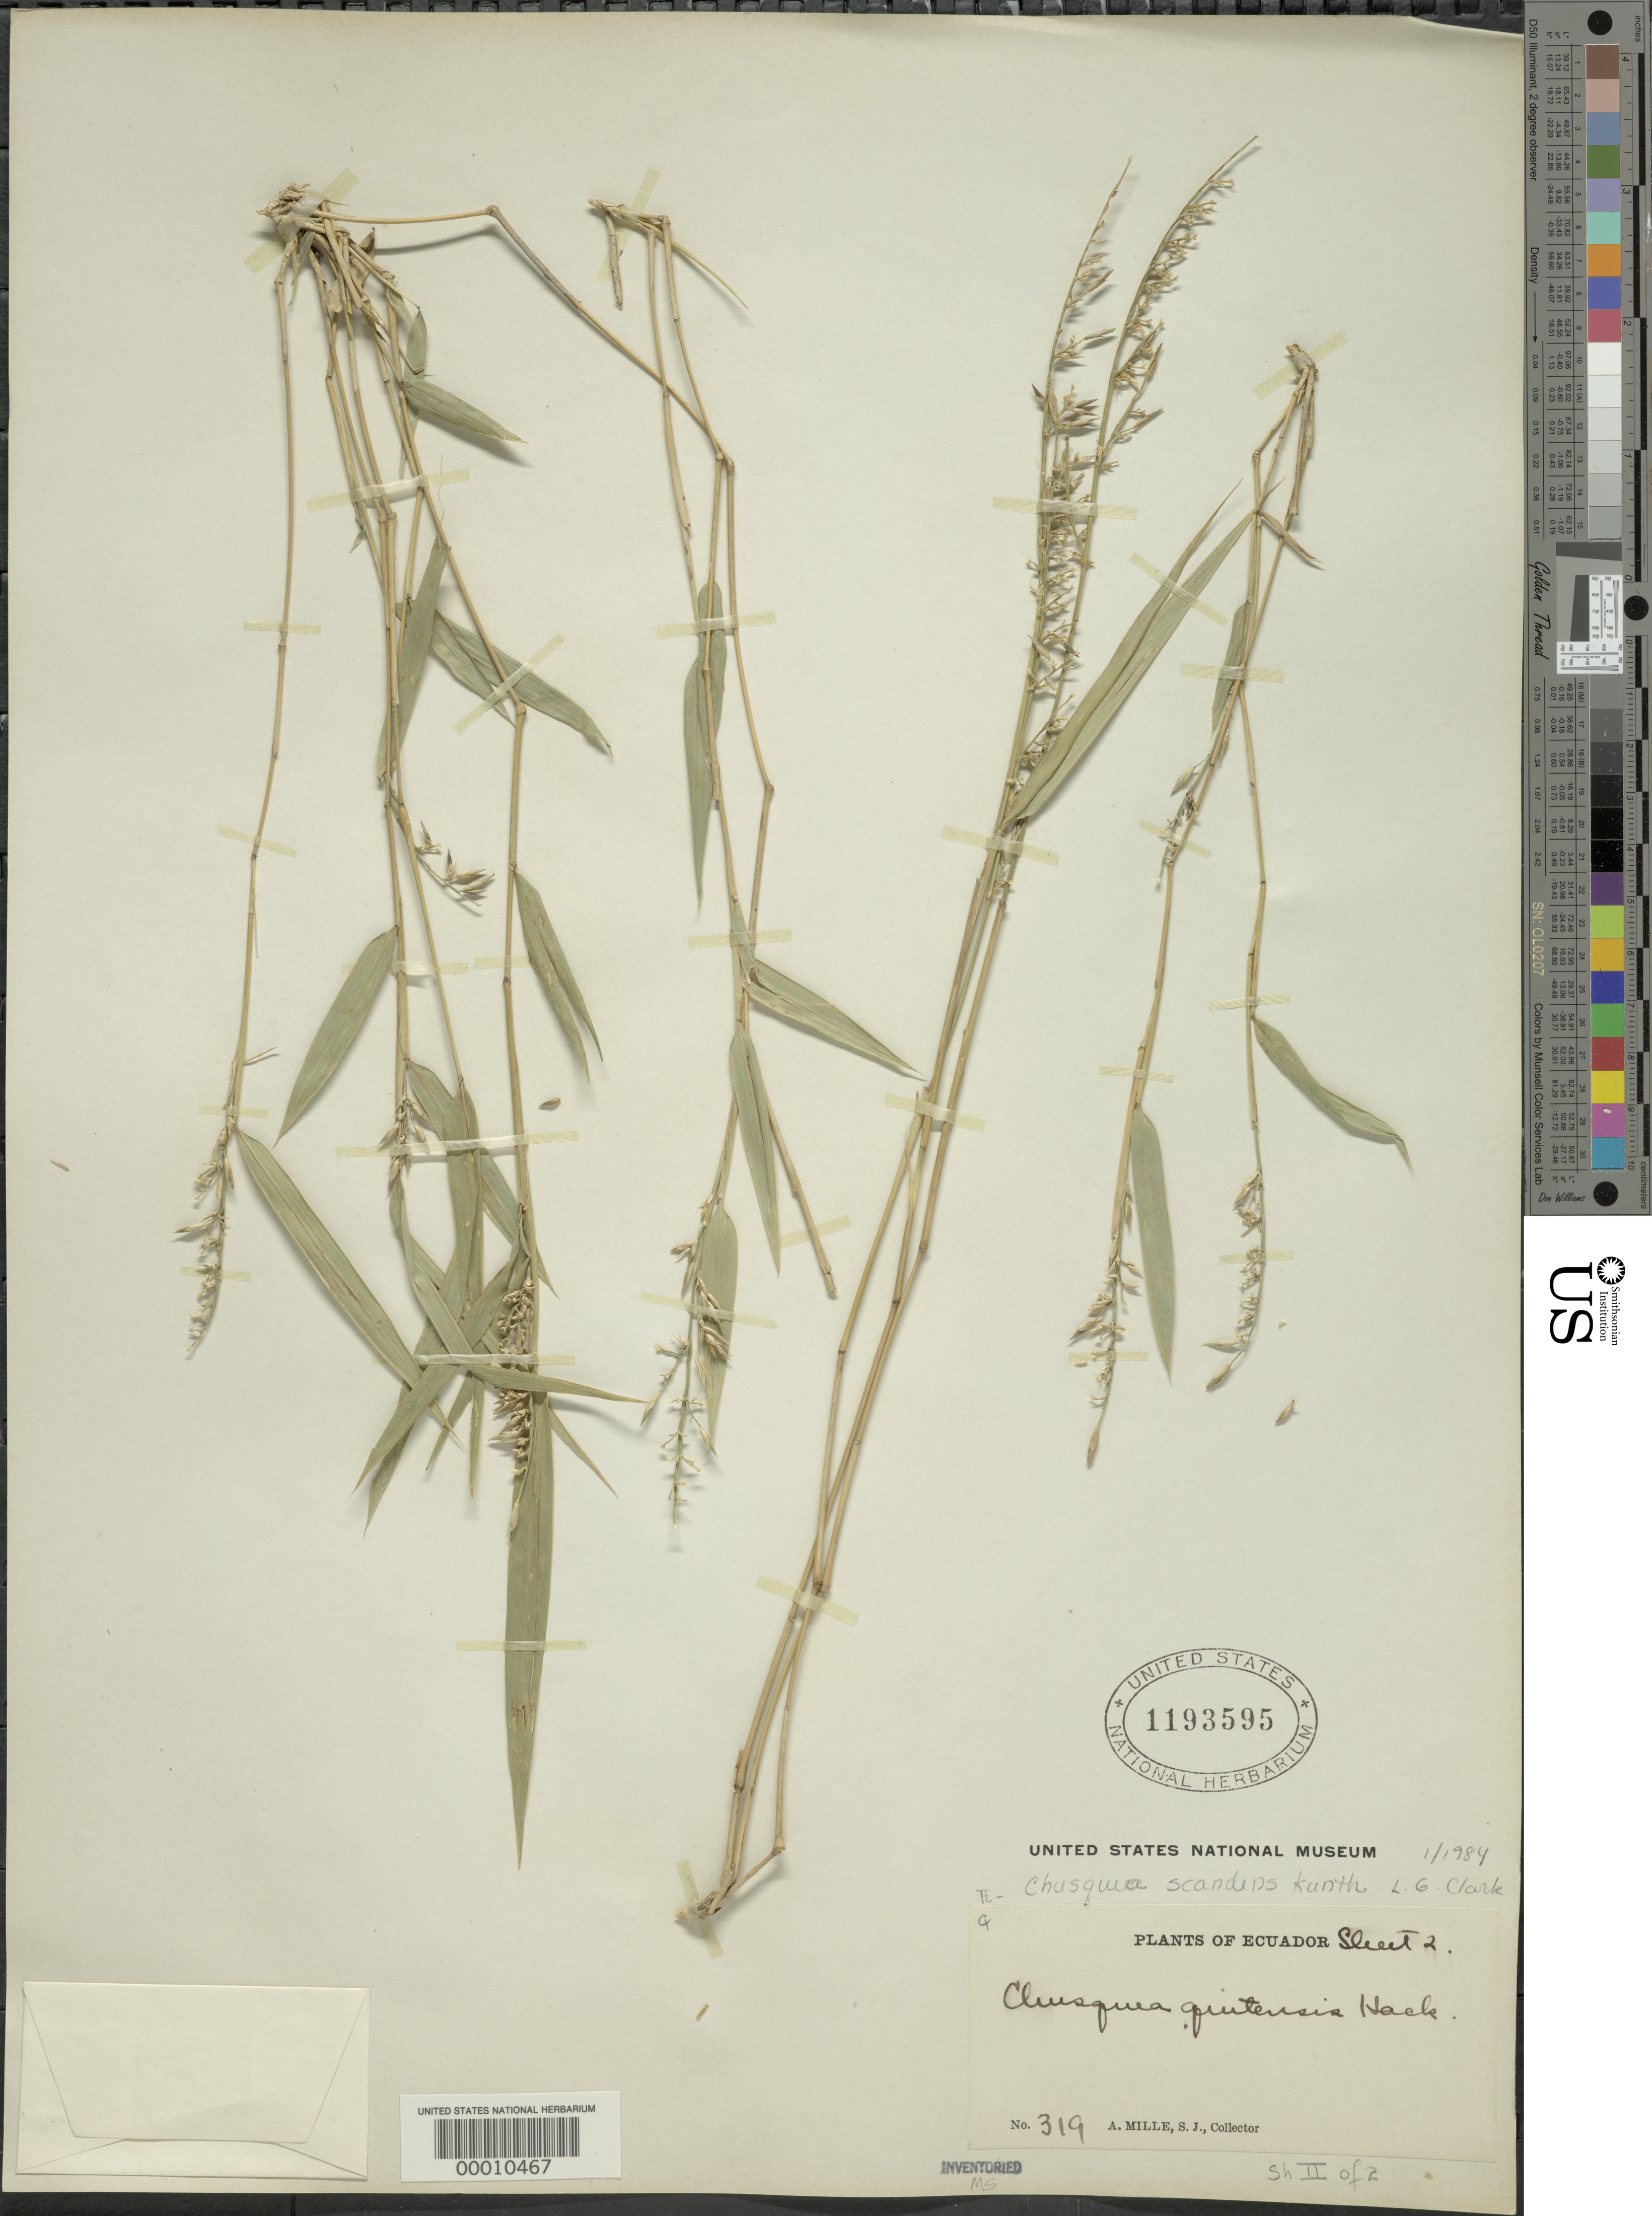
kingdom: Plantae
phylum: Tracheophyta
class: Liliopsida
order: Poales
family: Poaceae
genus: Chusquea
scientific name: Chusquea scandens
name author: Kunth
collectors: A. Mille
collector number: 319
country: Ecuador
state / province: Pichincha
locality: Prope quito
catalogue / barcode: US 1193595